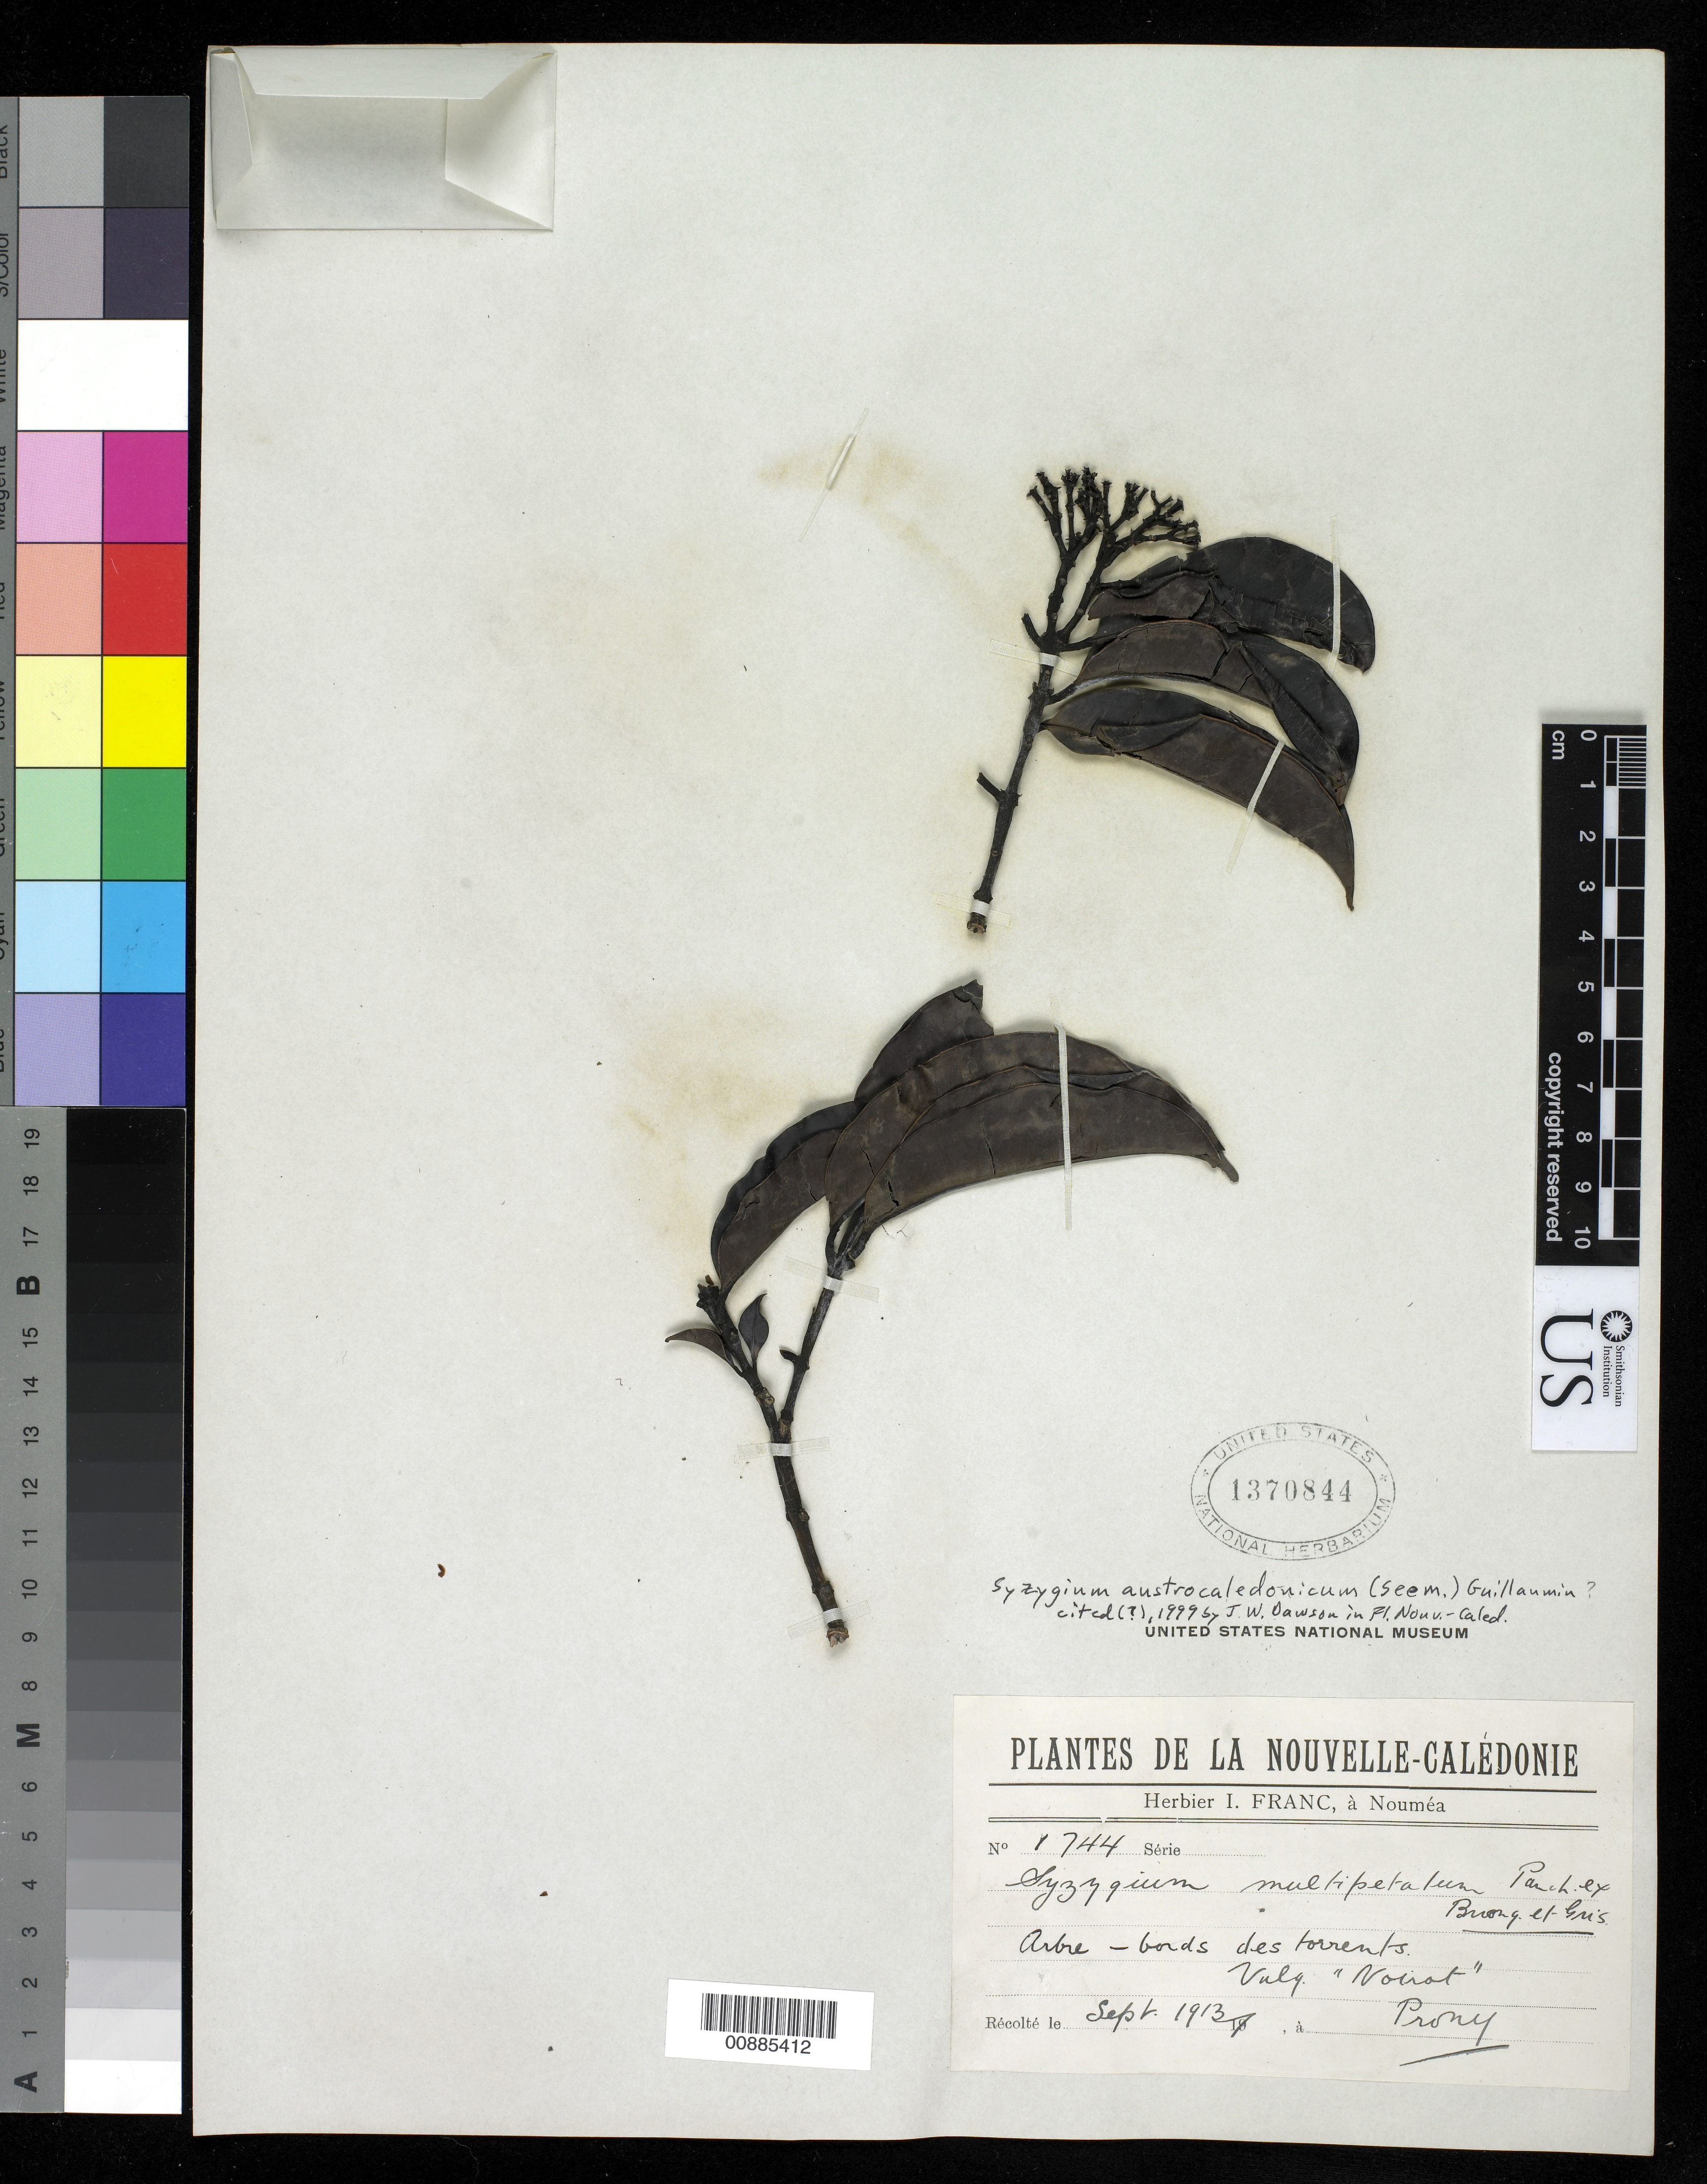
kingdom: Plantae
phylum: Tracheophyta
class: Magnoliopsida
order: Myrtales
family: Myrtaceae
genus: Syzygium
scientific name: Syzygium austro-caledonicum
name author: (Seem.) Guillaumin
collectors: I. Franc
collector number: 1744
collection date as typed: Sep 1913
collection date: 1913-09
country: New Caledonia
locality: Arbre-bords des torrents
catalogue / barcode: US 1370844